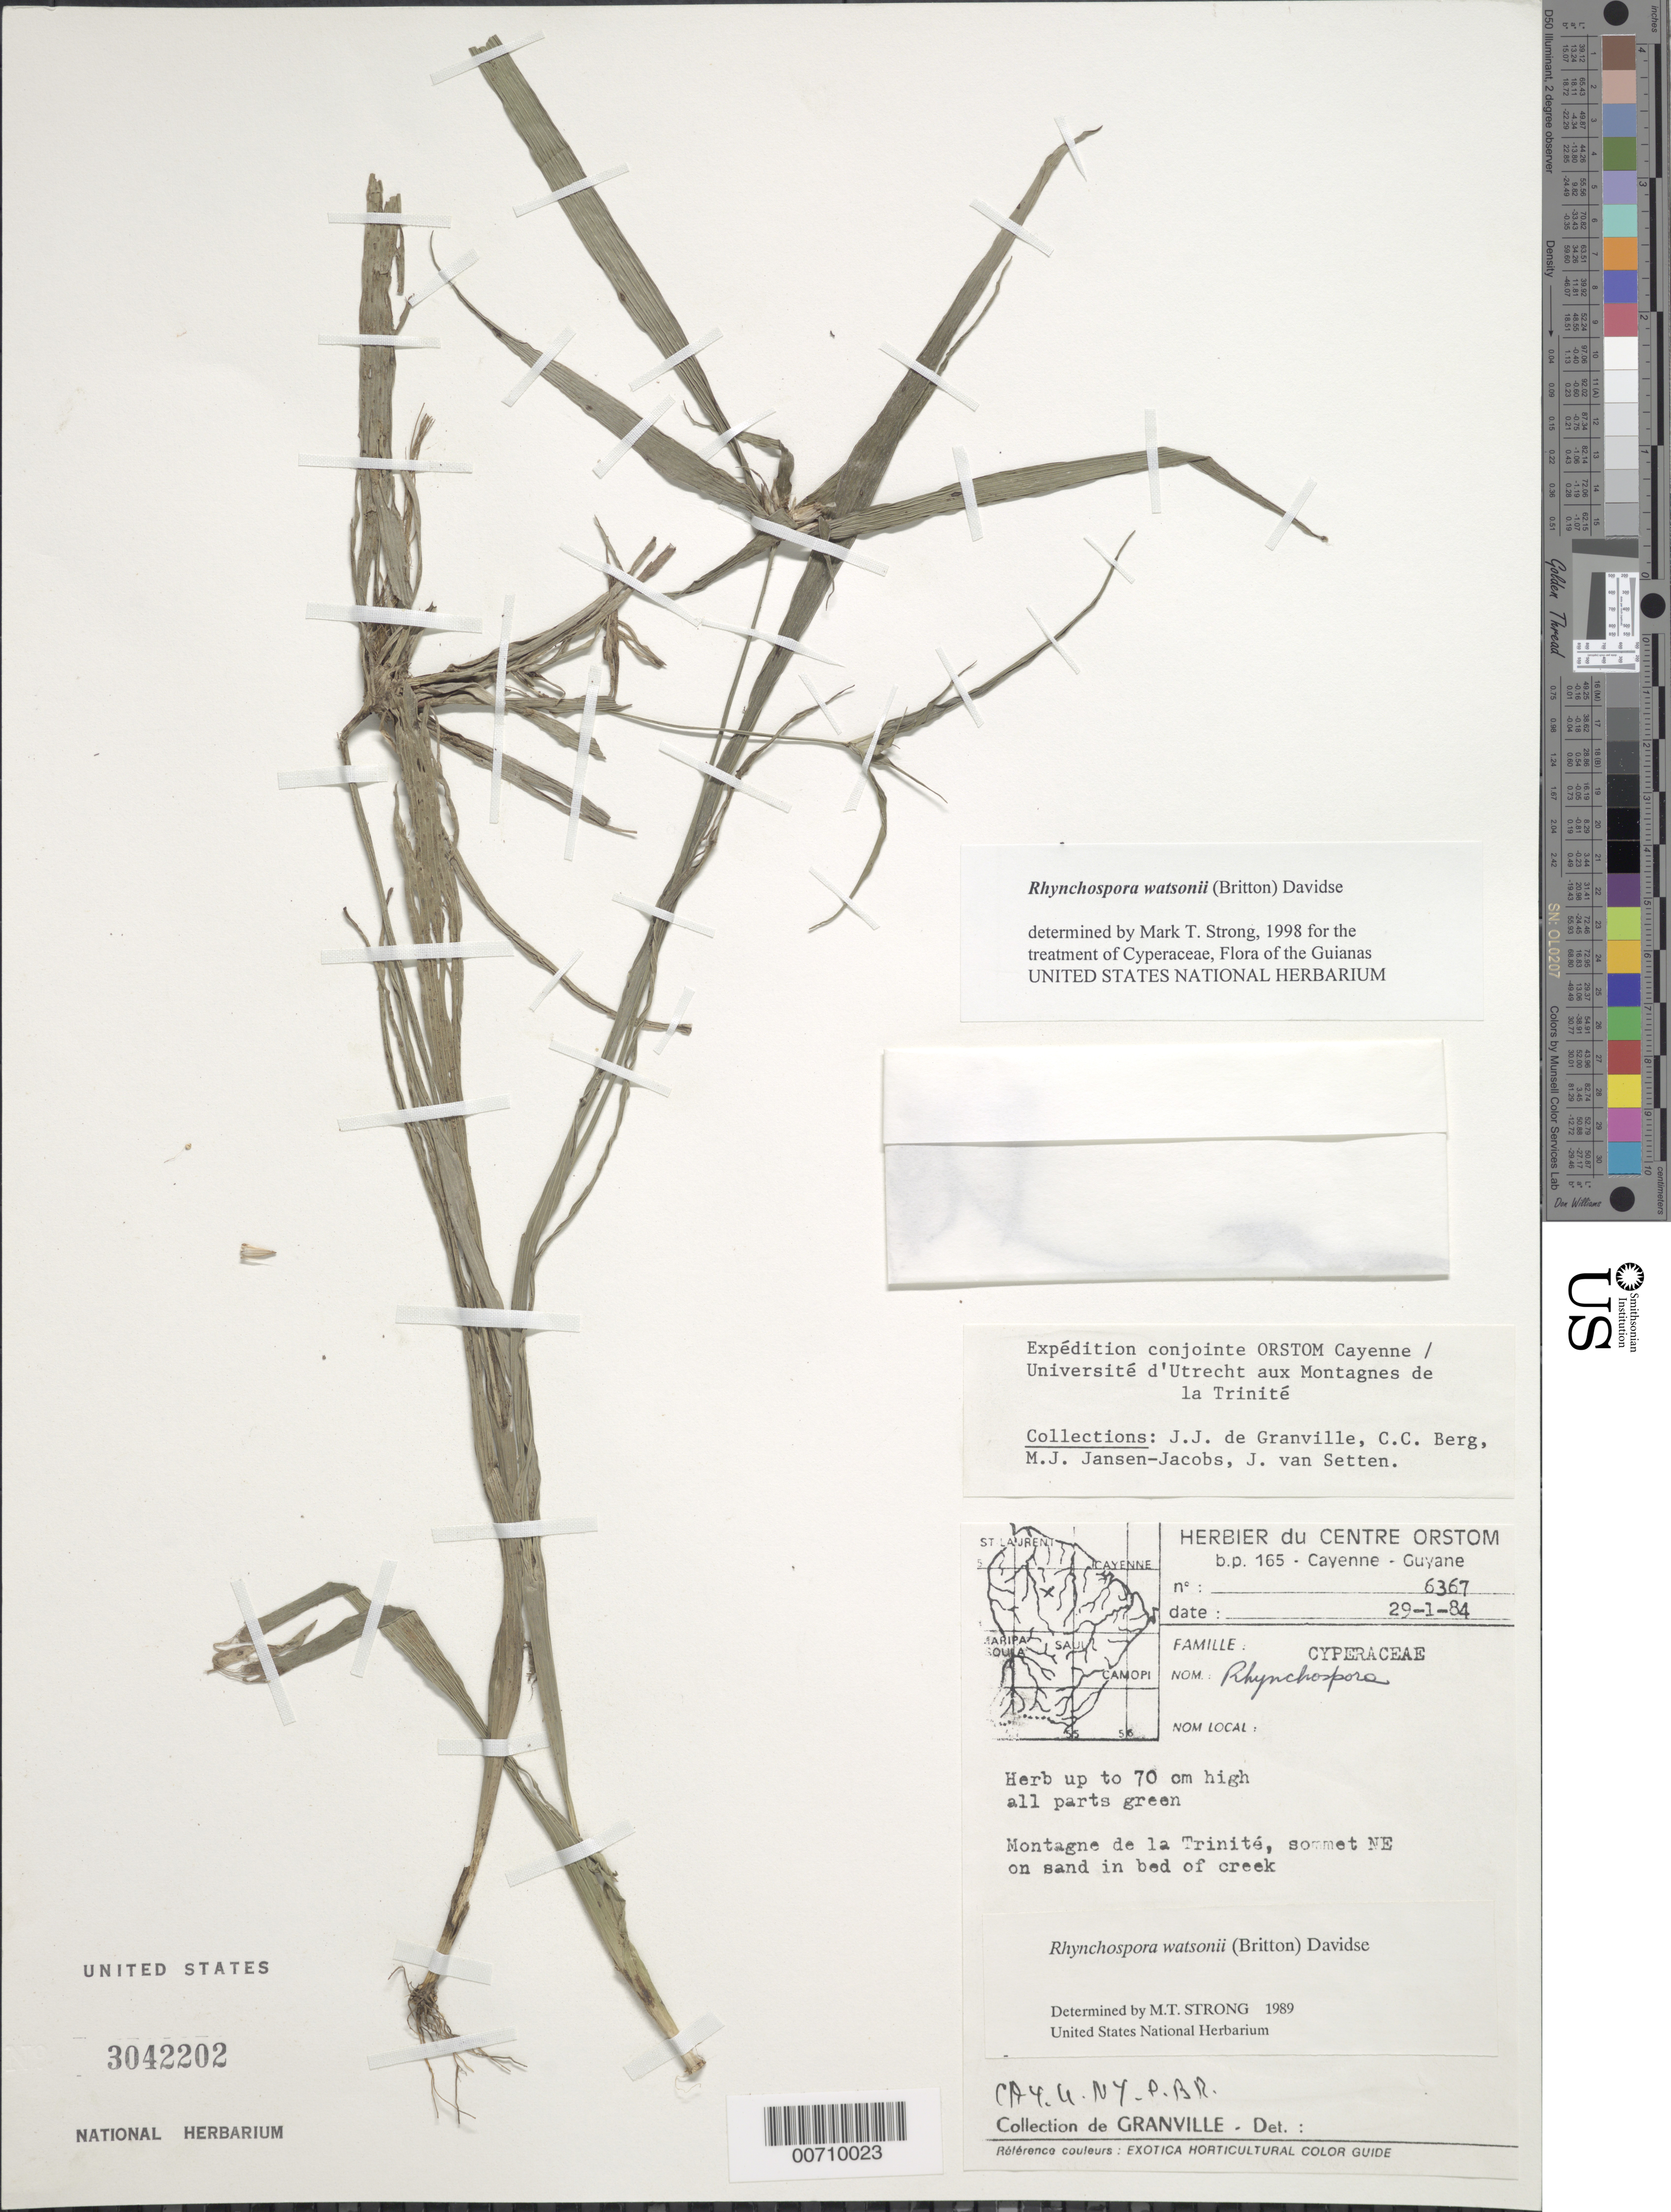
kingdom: Plantae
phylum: Tracheophyta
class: Liliopsida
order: Poales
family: Cyperaceae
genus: Rhynchospora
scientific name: Rhynchospora watsonii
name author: (Britton) Davidse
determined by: Strong, M. T., (US), Smithsonian Institution - National Museum of Natural History (UNITED STATES)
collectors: J.-J. de Granville, C. C. Berg, M. J. Jansen-Jacobs & J. van Setten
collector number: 6367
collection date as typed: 29-Jan-84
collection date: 1984-01-29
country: French Guiana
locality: Montagnes de la Trinité, sommet NE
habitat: Sand in bed of creek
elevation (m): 500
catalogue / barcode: US 3042202